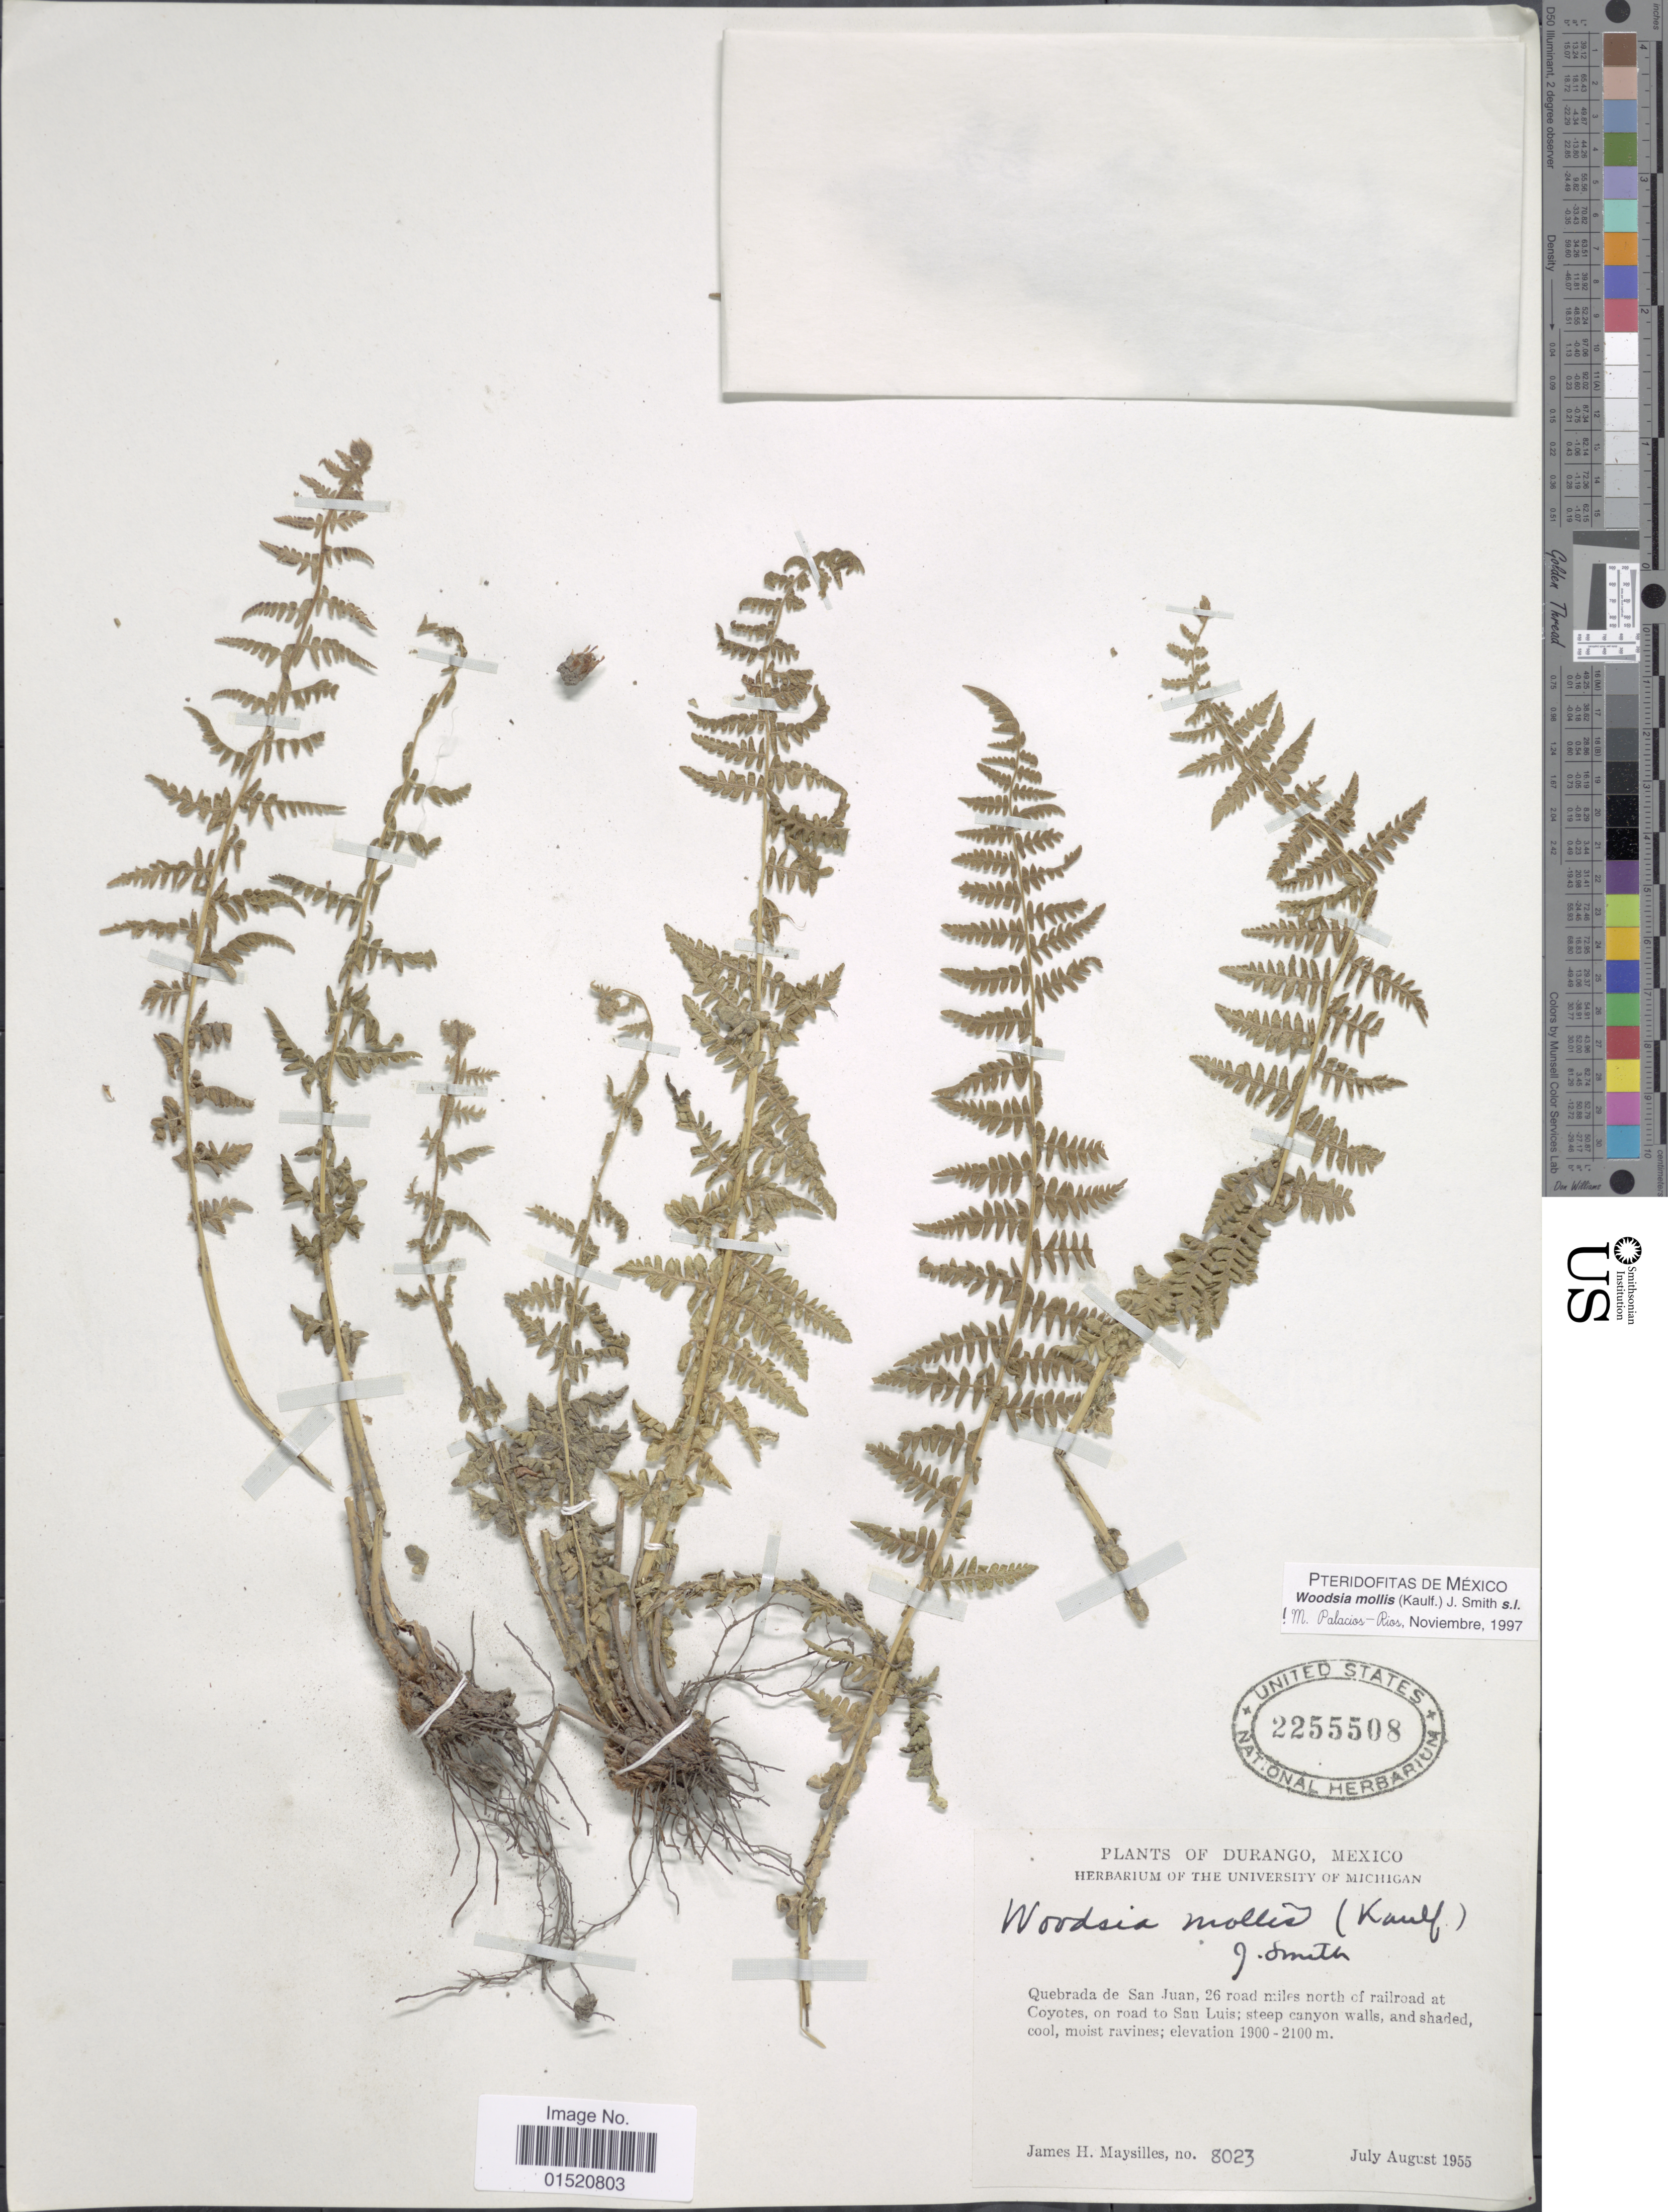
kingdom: Plantae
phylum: Tracheophyta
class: Polypodiopsida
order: Polypodiales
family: Woodsiaceae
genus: Woodsia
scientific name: Woodsia mollis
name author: (Kaulf.) J. Sm.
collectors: J. Maysilles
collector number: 8023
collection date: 1955-07/1955-08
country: Mexico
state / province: Durango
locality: Quebrada de San Juan, 26 road miles north of railroad at Coyotes, on road to San Luis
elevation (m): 1900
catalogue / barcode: US 2255508